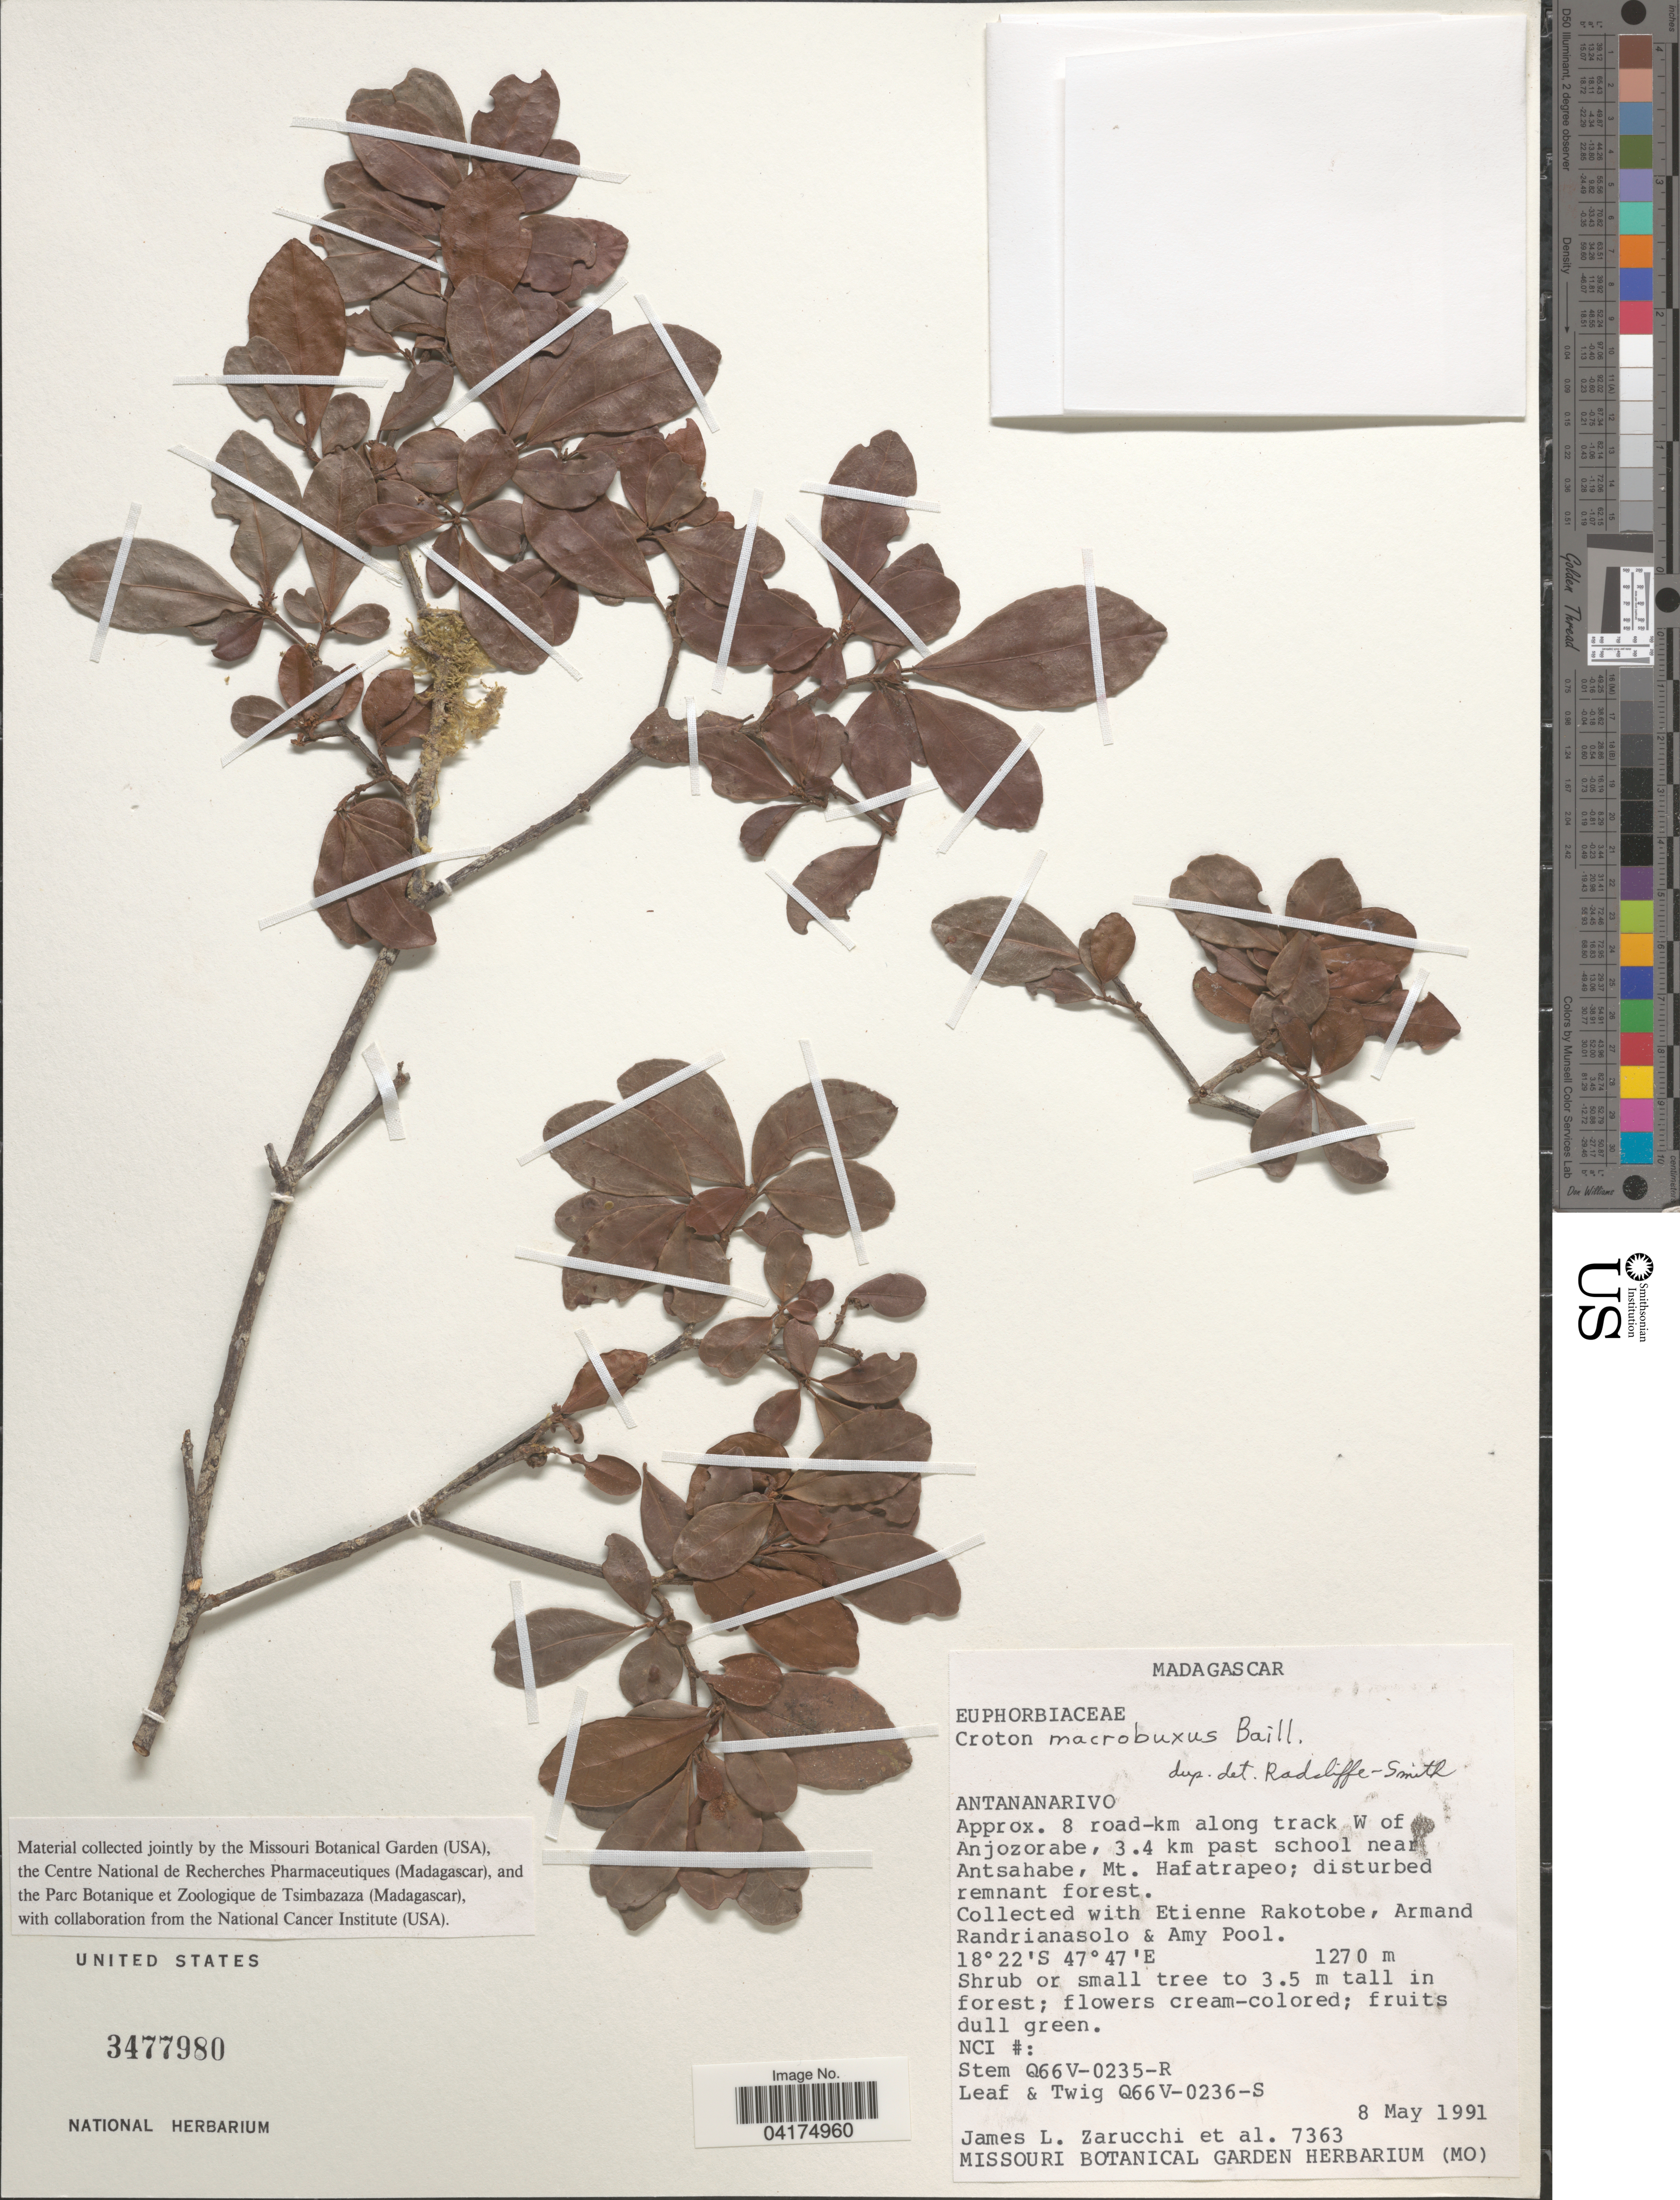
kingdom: Plantae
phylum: Tracheophyta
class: Magnoliopsida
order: Malpighiales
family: Euphorbiaceae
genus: Croton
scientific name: Croton macrobuxus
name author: Baill.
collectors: J. L. Zarucchi, E. Rakotobe, A. Randrianasolo & A. Pool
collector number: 7363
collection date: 1991-05-08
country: Madagascar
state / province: Analamanga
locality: Approx. 8 road-km along track W of Anjozorabe, 3.4 km past school near Antsahabe, Mt. Hafatrapeo.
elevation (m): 1270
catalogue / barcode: US 3477980